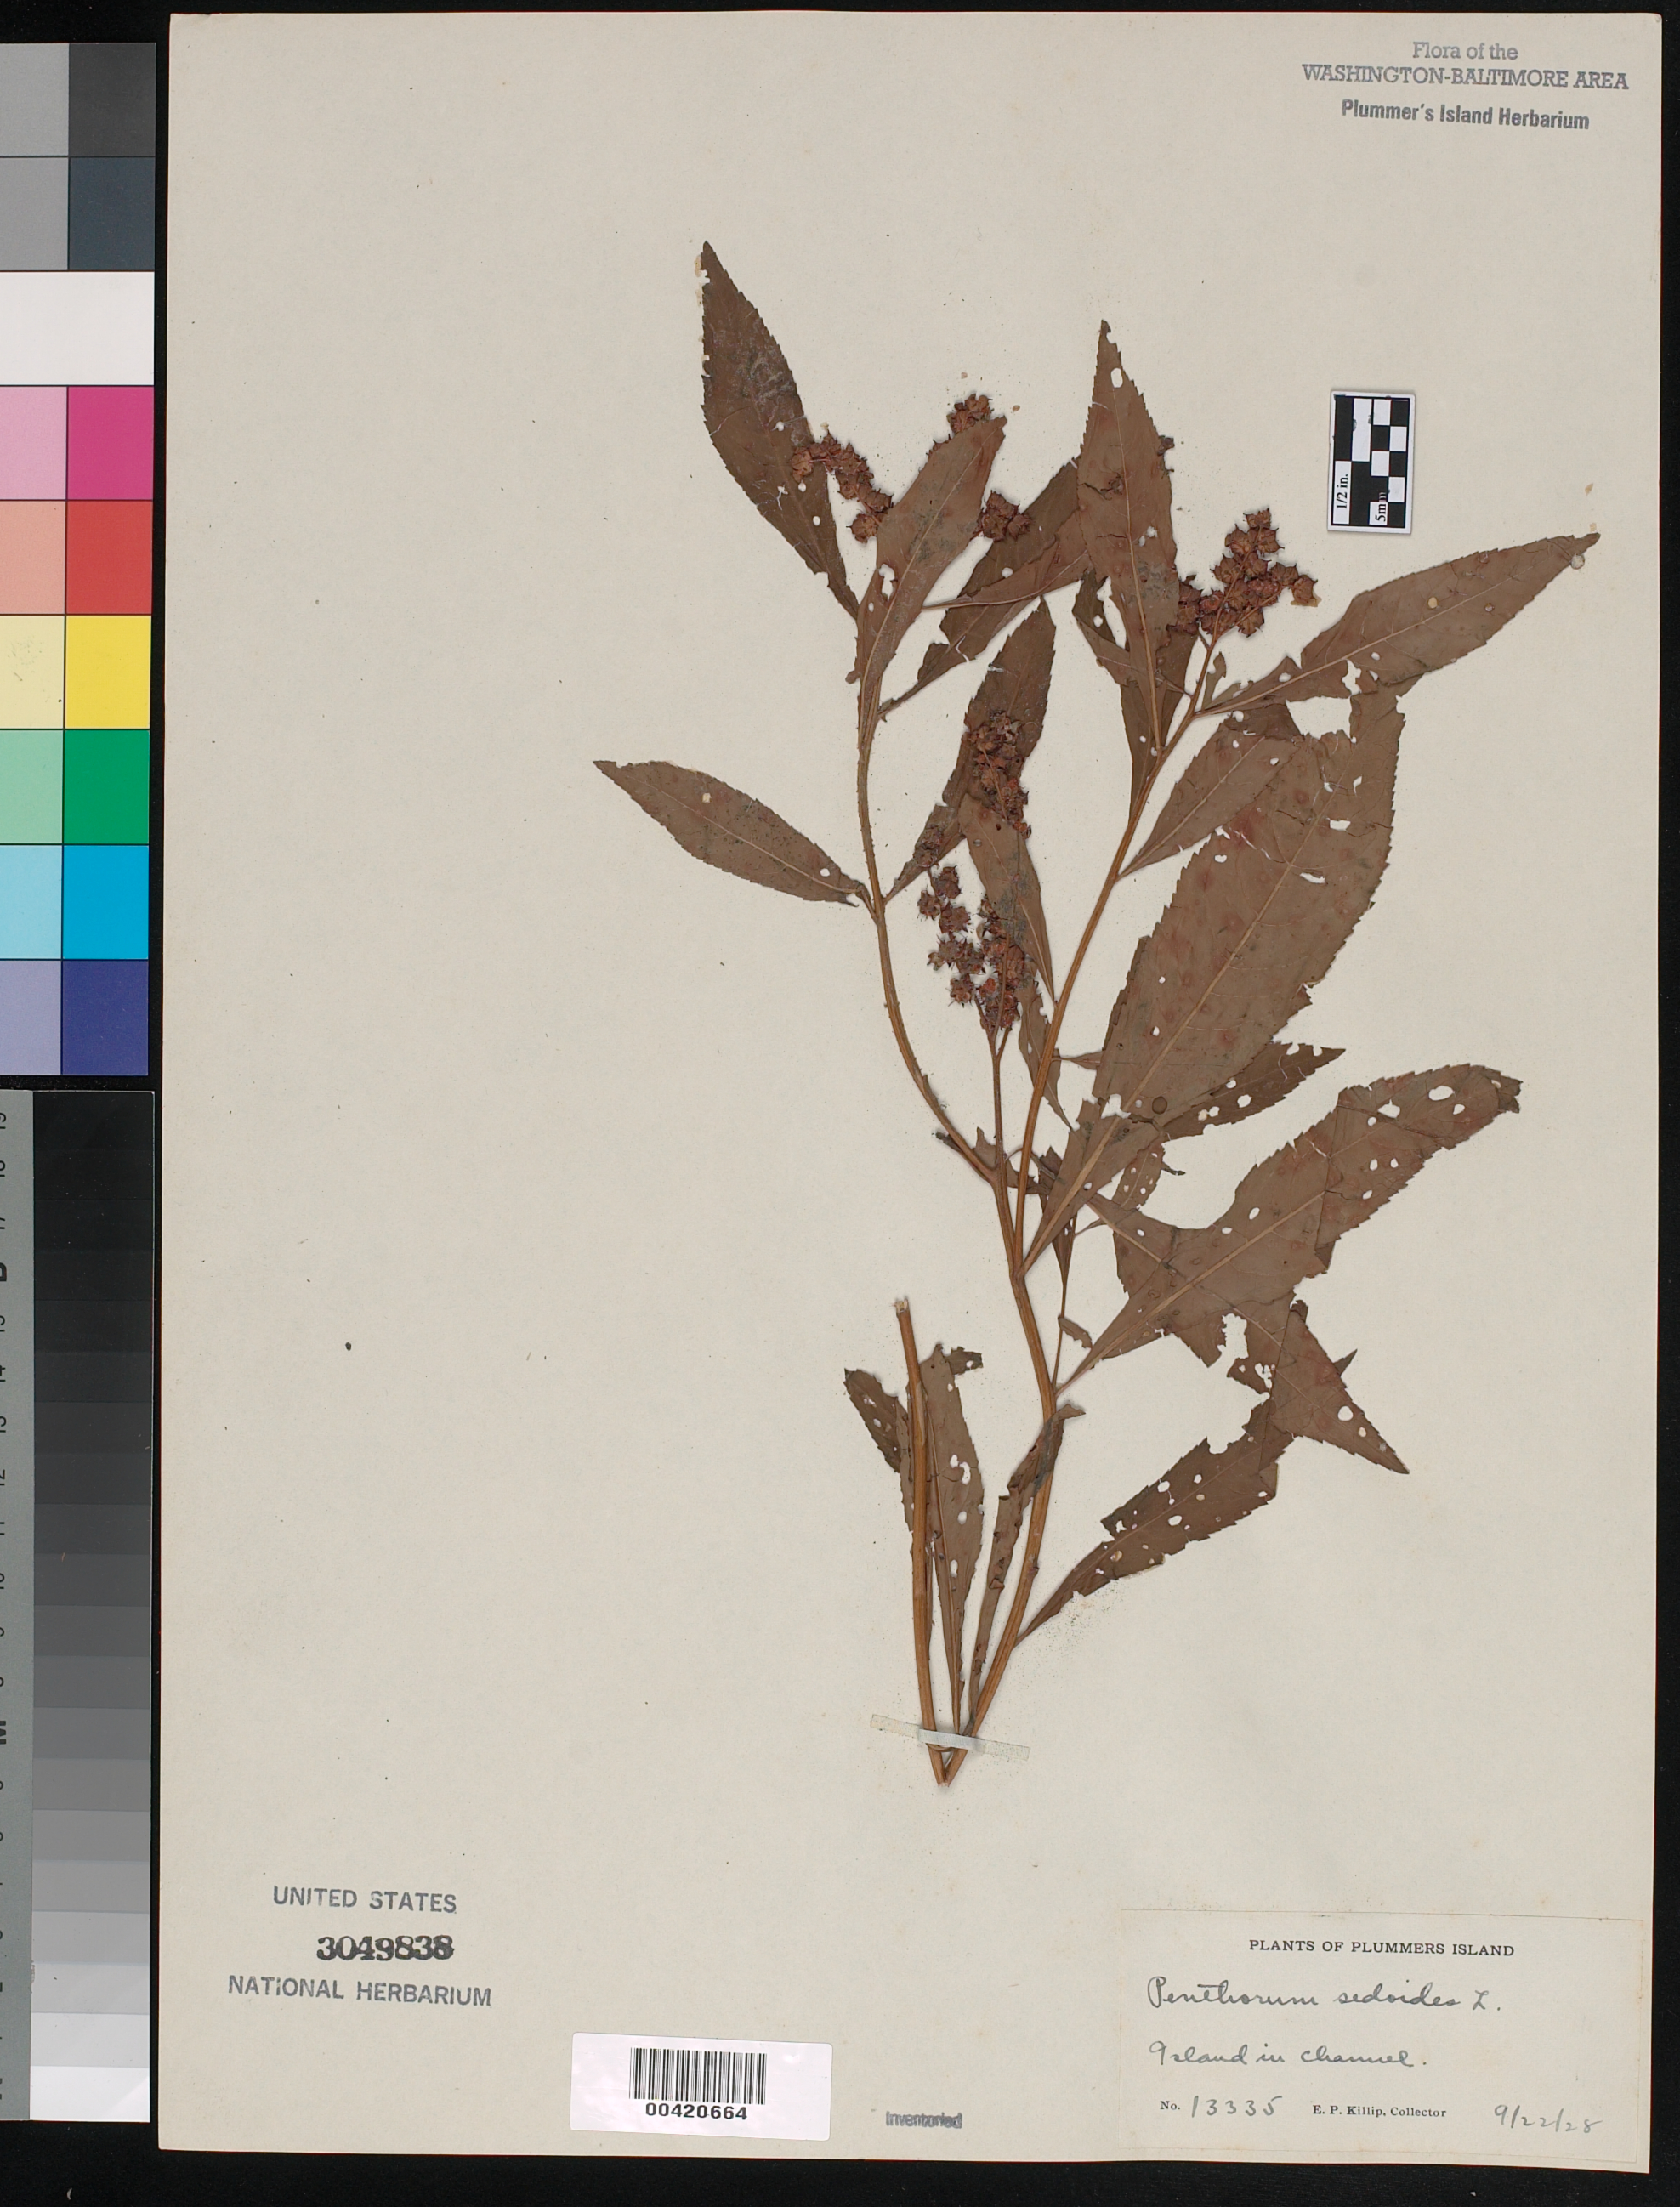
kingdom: Plantae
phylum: Tracheophyta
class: Magnoliopsida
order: Saxifragales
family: Penthoraceae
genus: Penthorum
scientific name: Penthorum sedoides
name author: L.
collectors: E. P. Killip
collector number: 13335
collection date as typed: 22 Sep 1928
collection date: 1928-09-22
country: United States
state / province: Maryland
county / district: Montgomery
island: Plummers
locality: Plummer's Island; Island in channel C. & O. Canal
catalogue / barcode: US 3049838